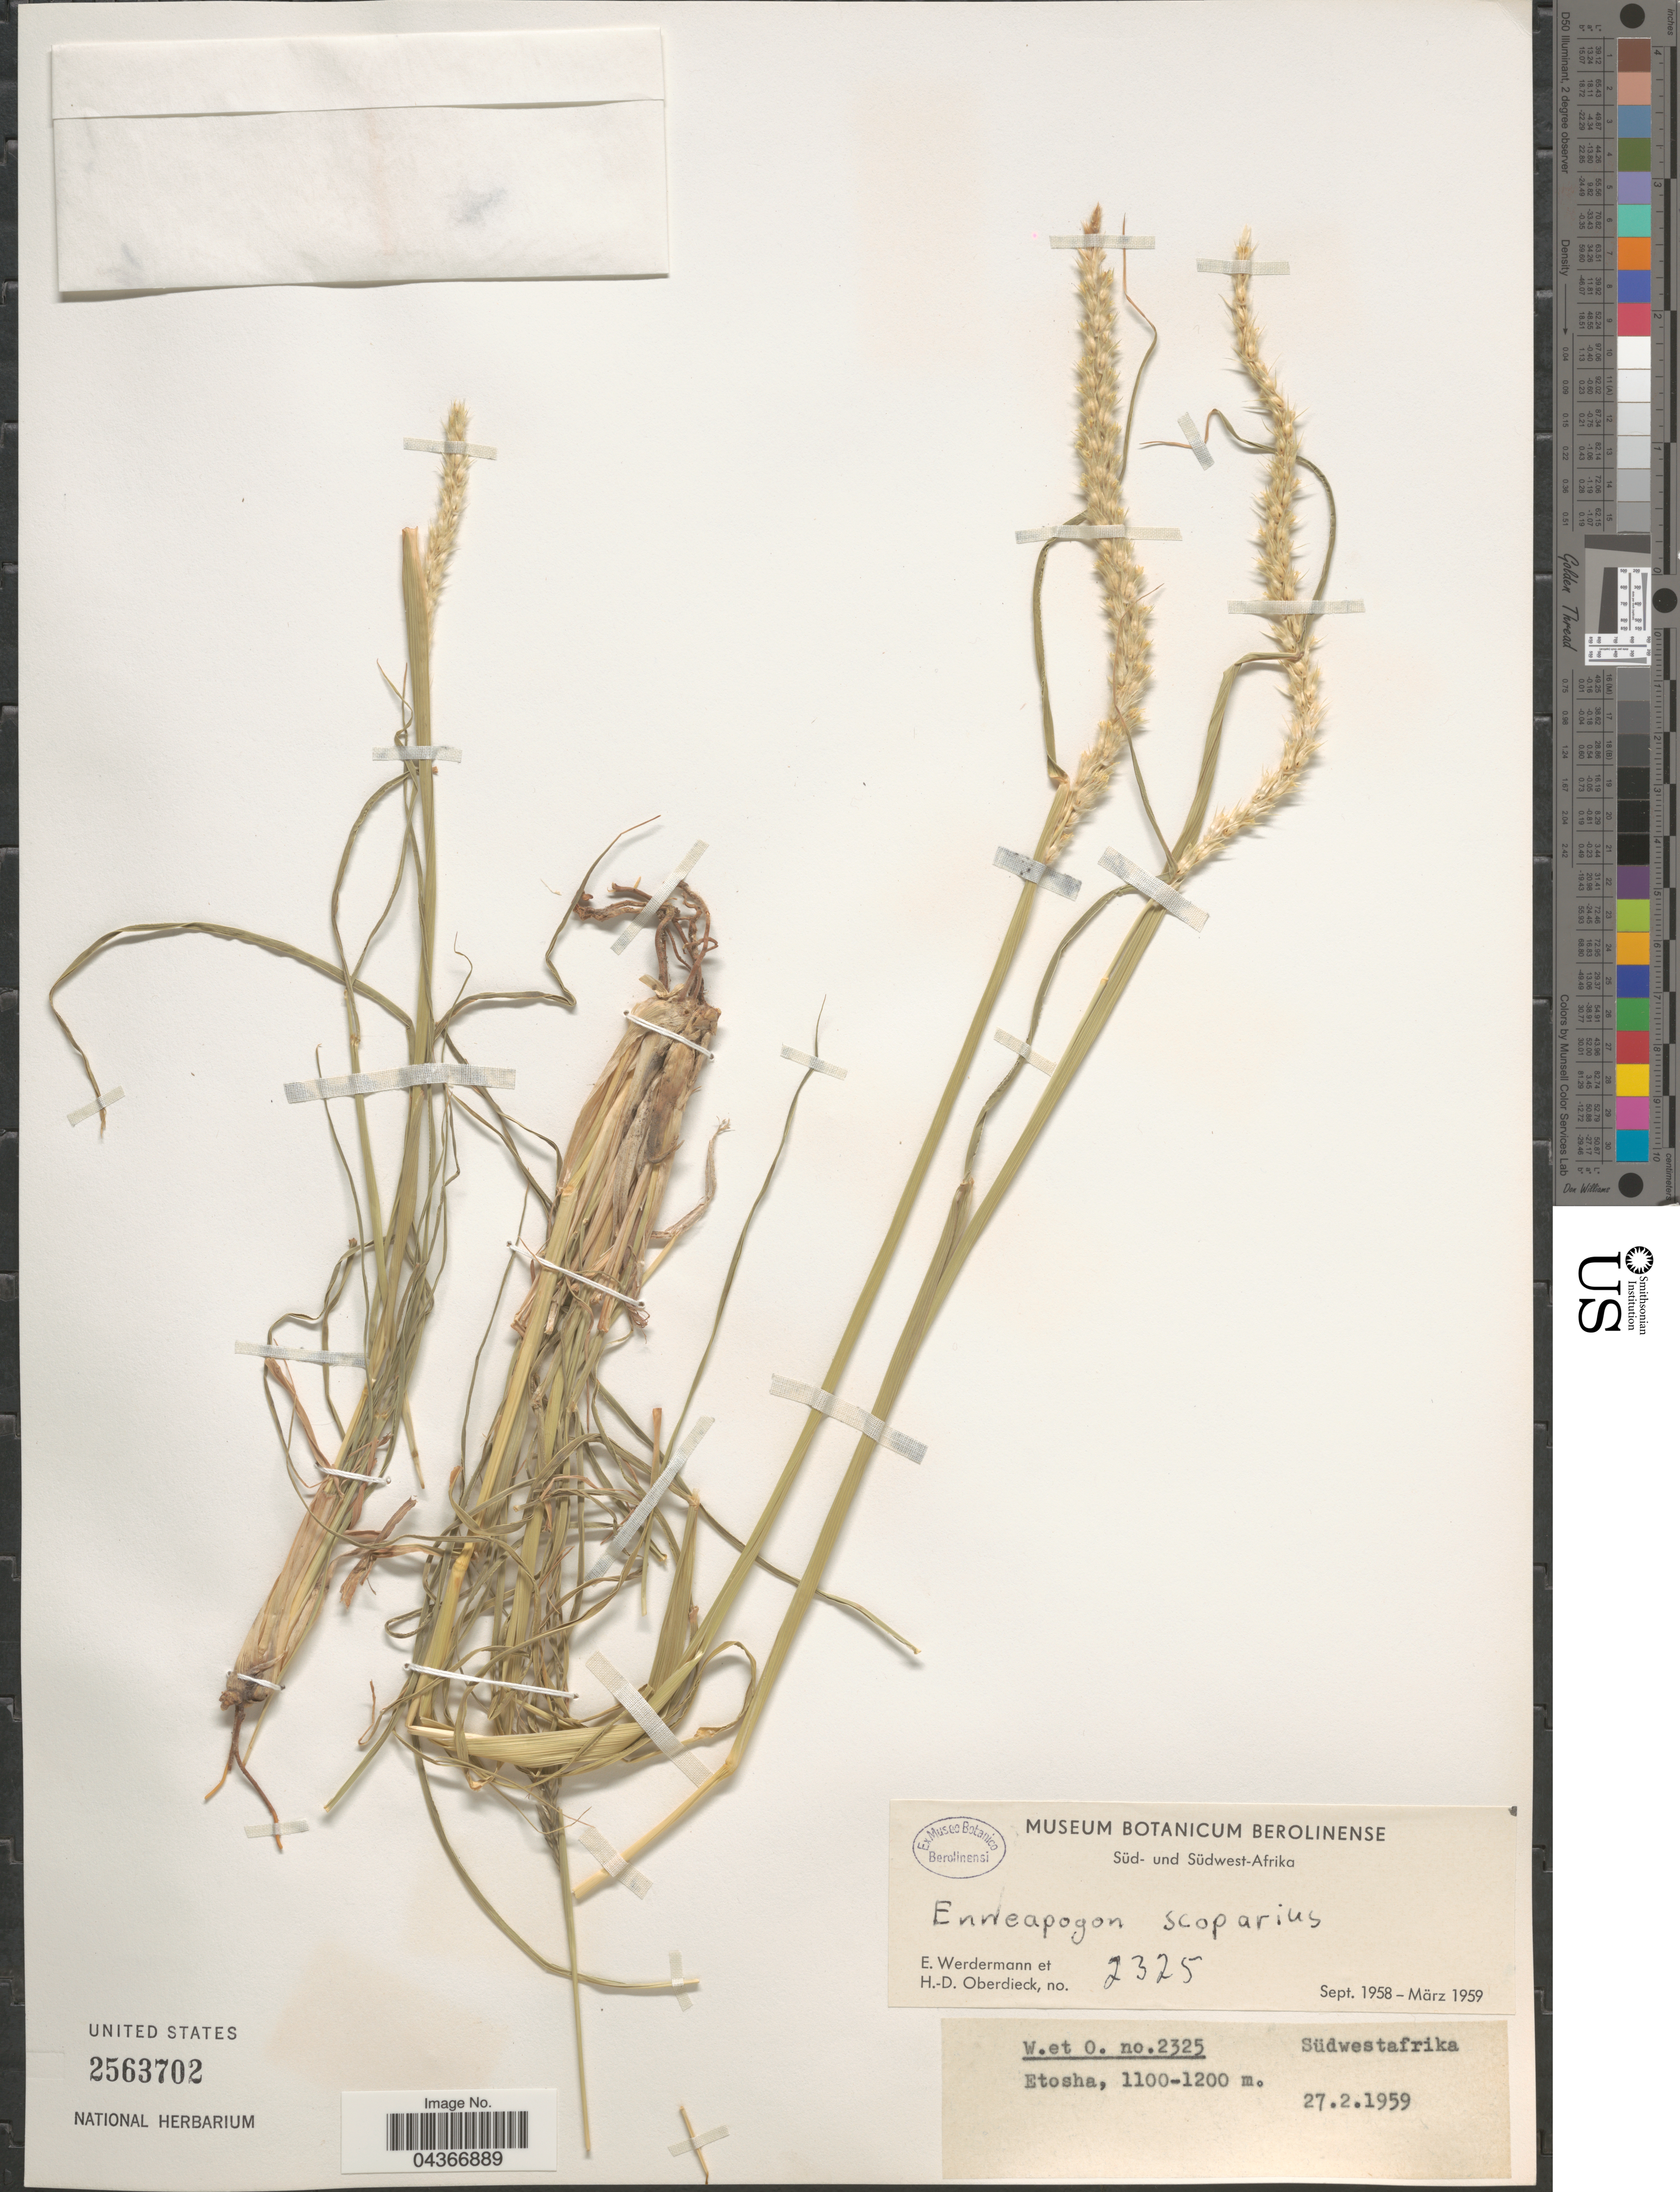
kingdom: Plantae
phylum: Tracheophyta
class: Liliopsida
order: Poales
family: Poaceae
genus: Enneapogon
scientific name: Enneapogon scoparius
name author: Stapf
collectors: E. Werdermann & H. Oberdieck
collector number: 2325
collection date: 1959-02-27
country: Namibia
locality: Südwestafrika. Etosha.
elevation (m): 1100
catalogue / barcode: US 2563702